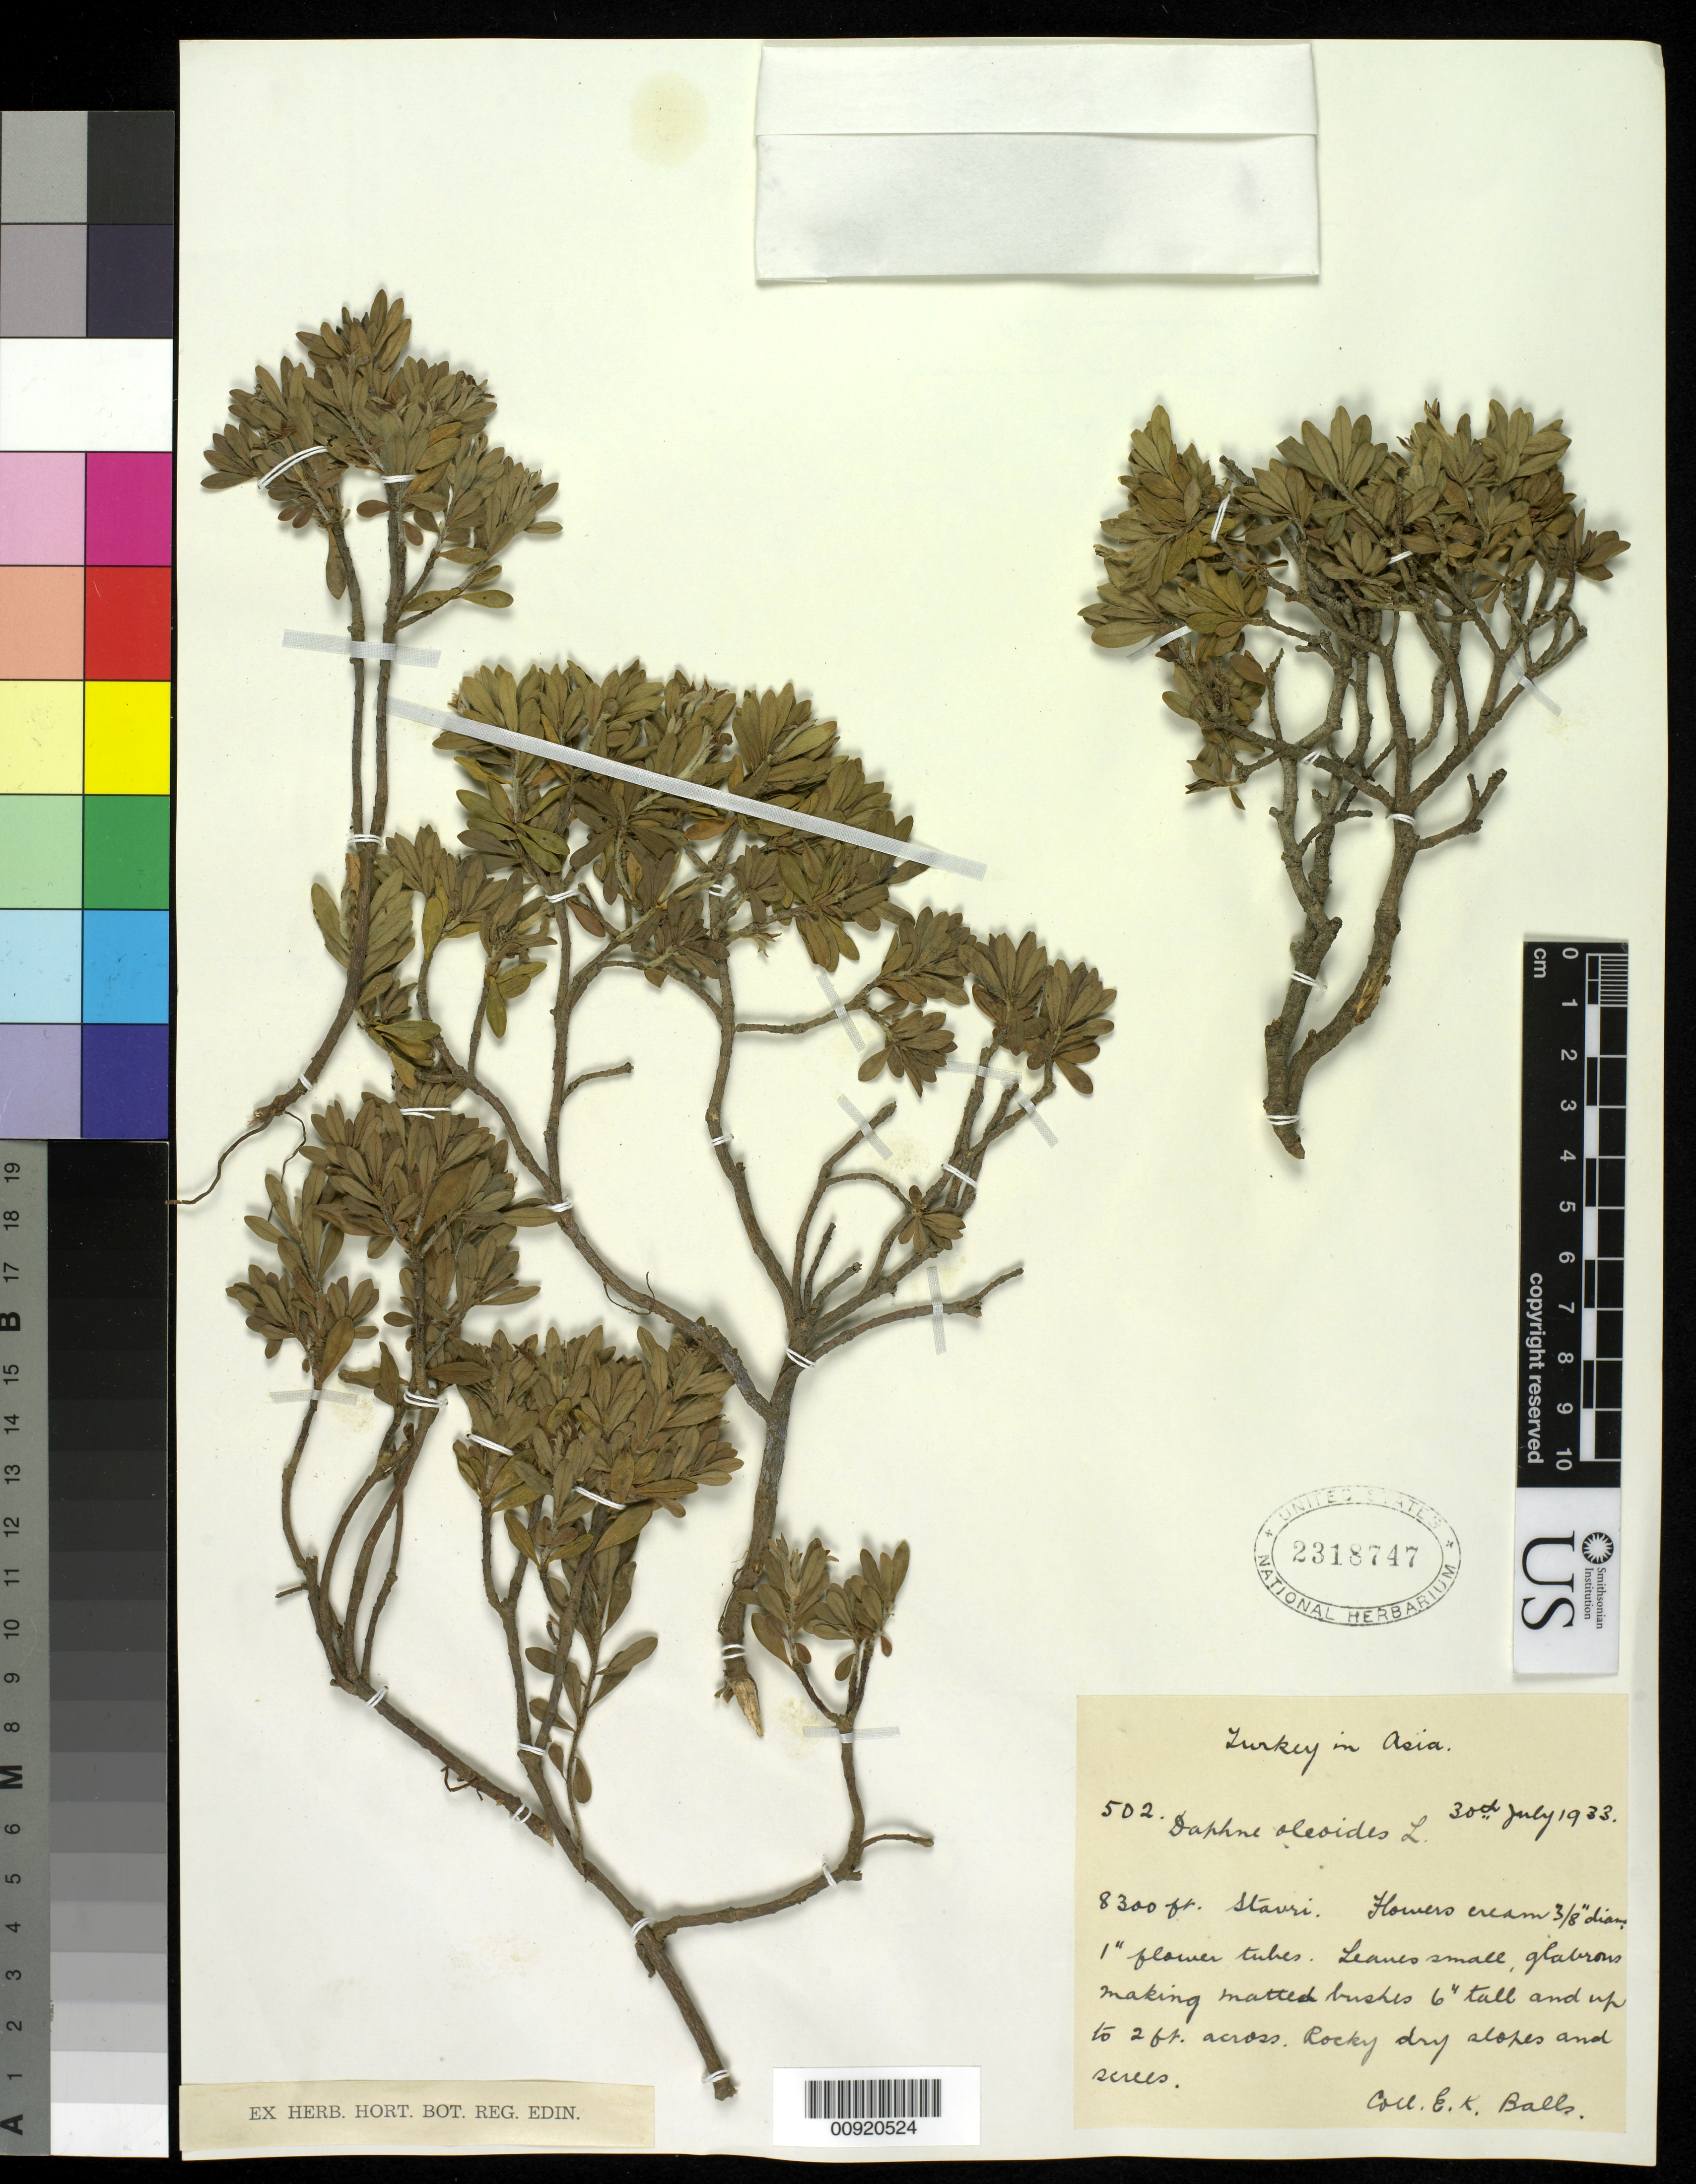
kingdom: Plantae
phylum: Tracheophyta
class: Magnoliopsida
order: Malvales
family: Thymelaeaceae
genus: Daphne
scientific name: Daphne oleoides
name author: L.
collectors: E. K. Balls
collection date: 1933-07-30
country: Turkey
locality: Stavri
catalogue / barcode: US 2318747